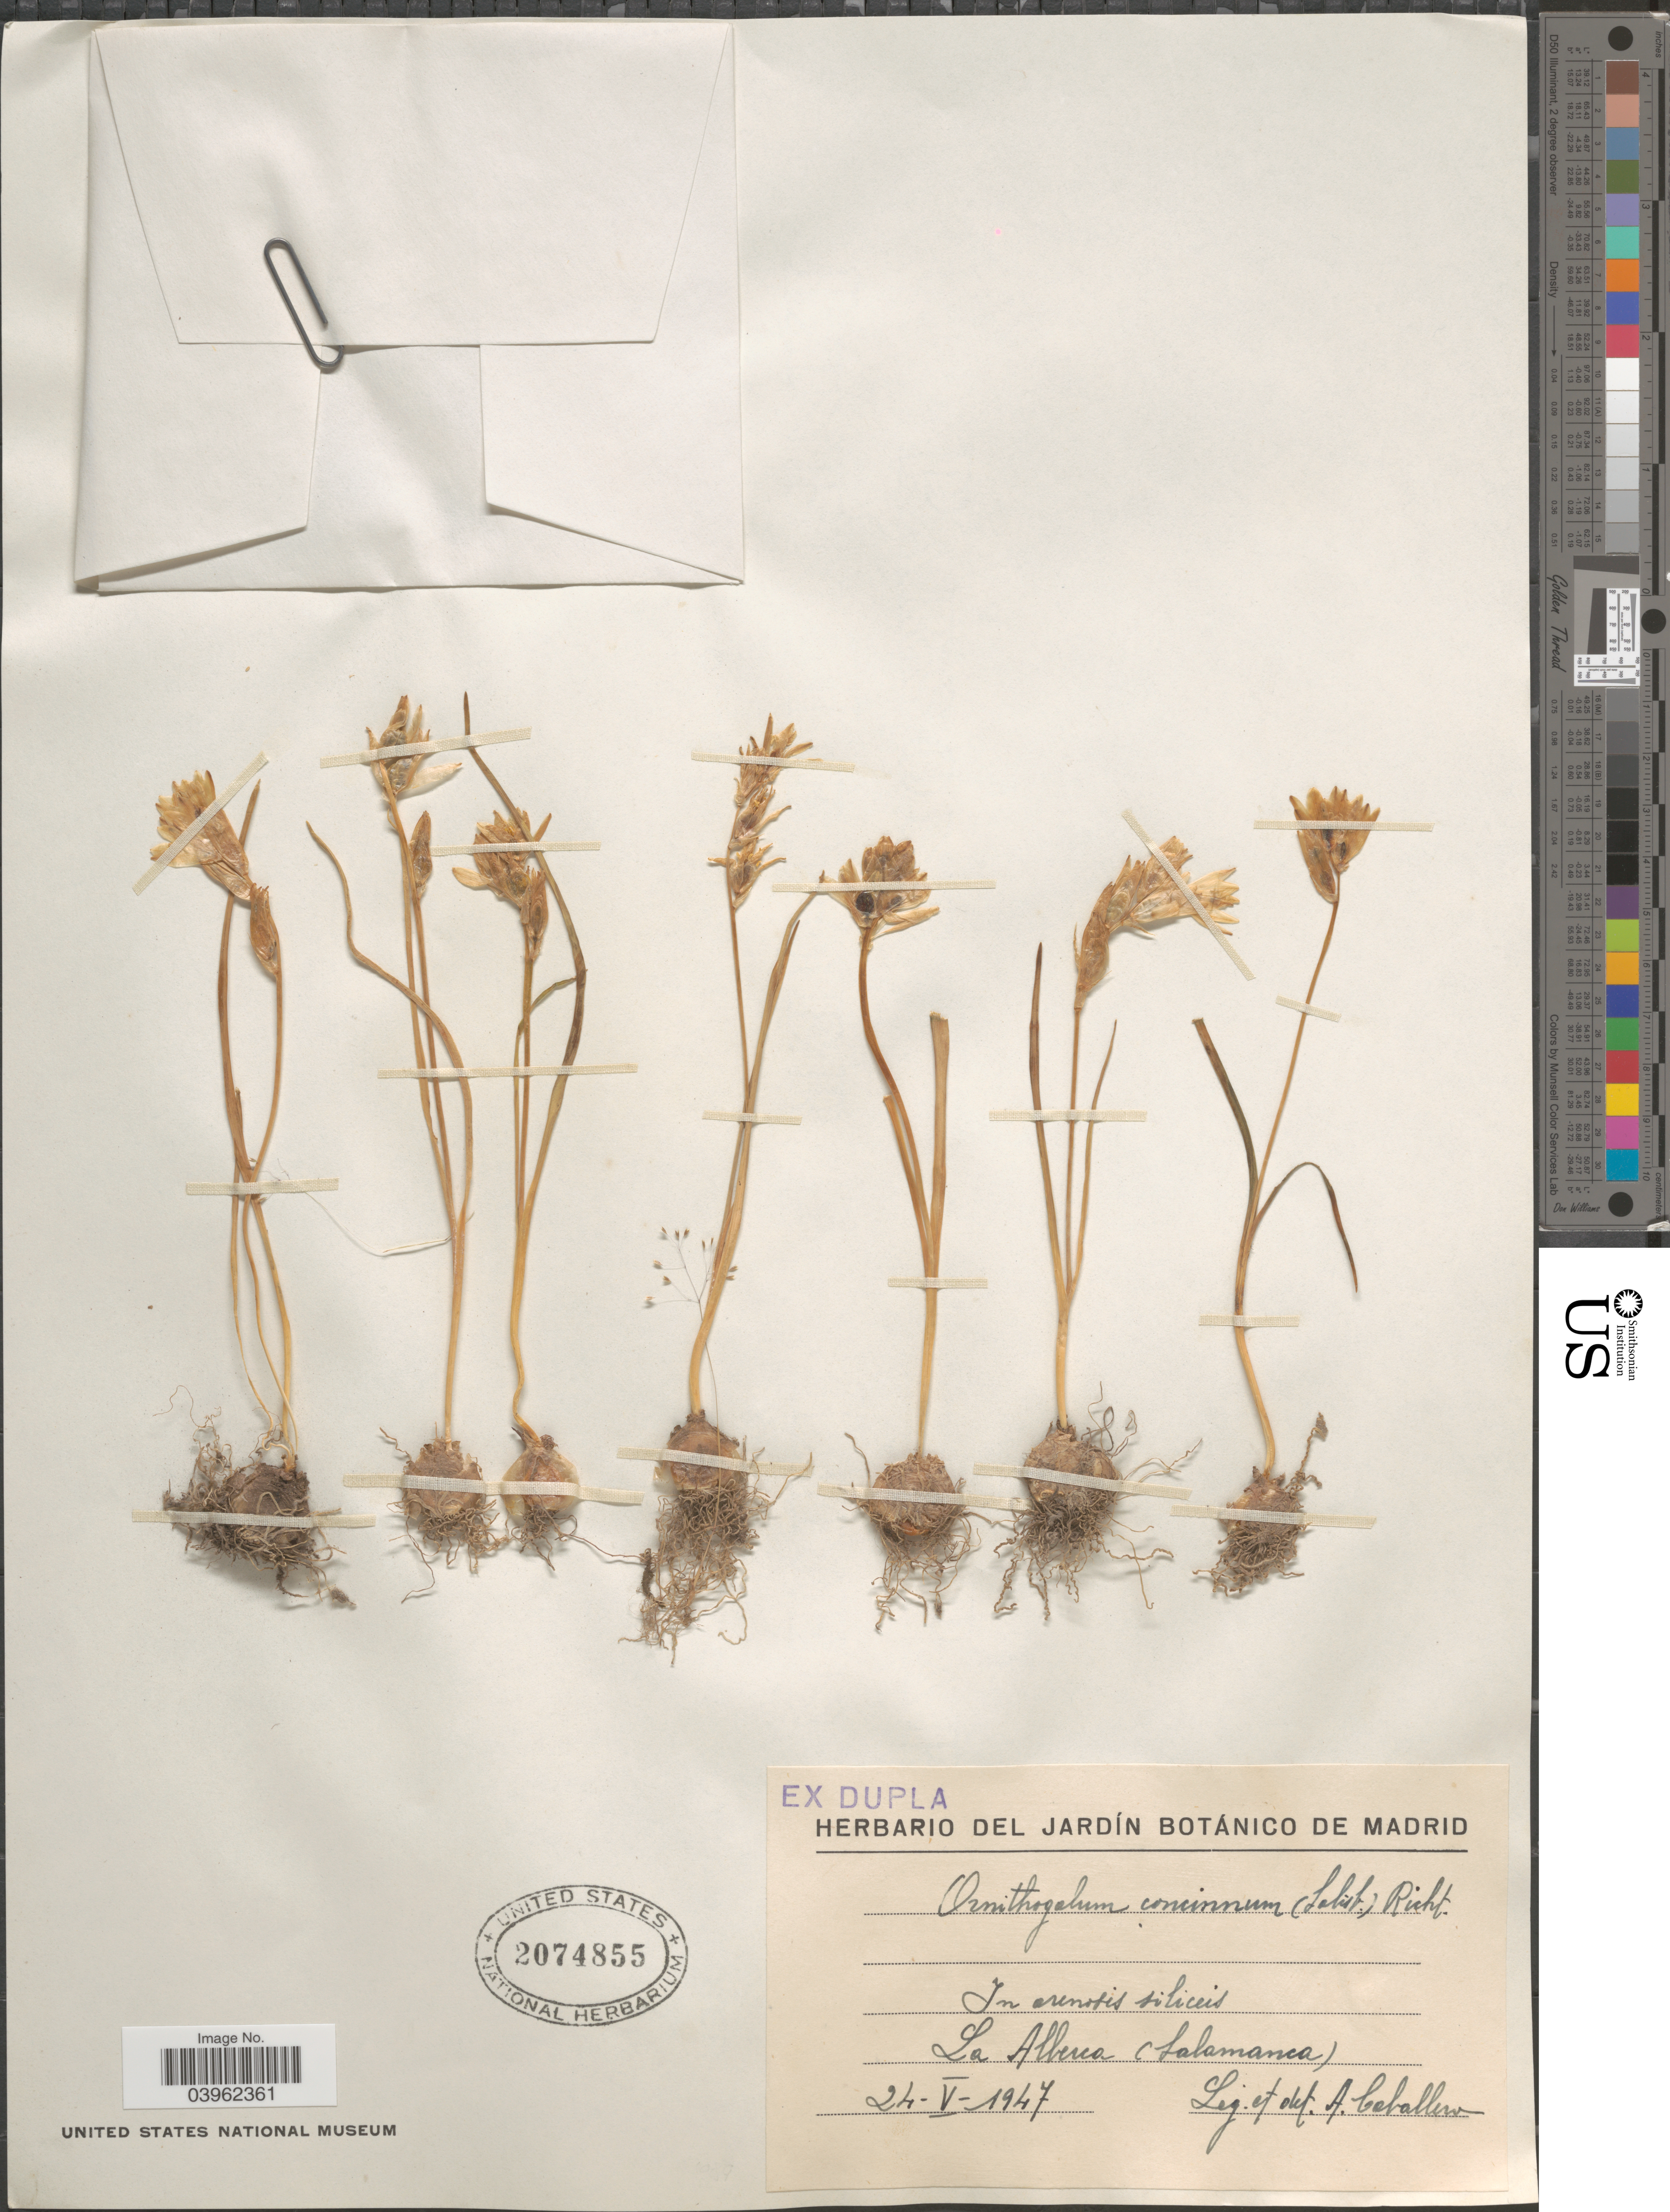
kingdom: Plantae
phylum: Tracheophyta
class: Liliopsida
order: Asparagales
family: Asparagaceae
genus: Ornithogalum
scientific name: Ornithogalum concinnum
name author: Salisb.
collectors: A. Ceballero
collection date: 1947-05-24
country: Spain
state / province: Madrid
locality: In arenosis siliceis. La Alberca, (Salamanca).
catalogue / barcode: US 2074855